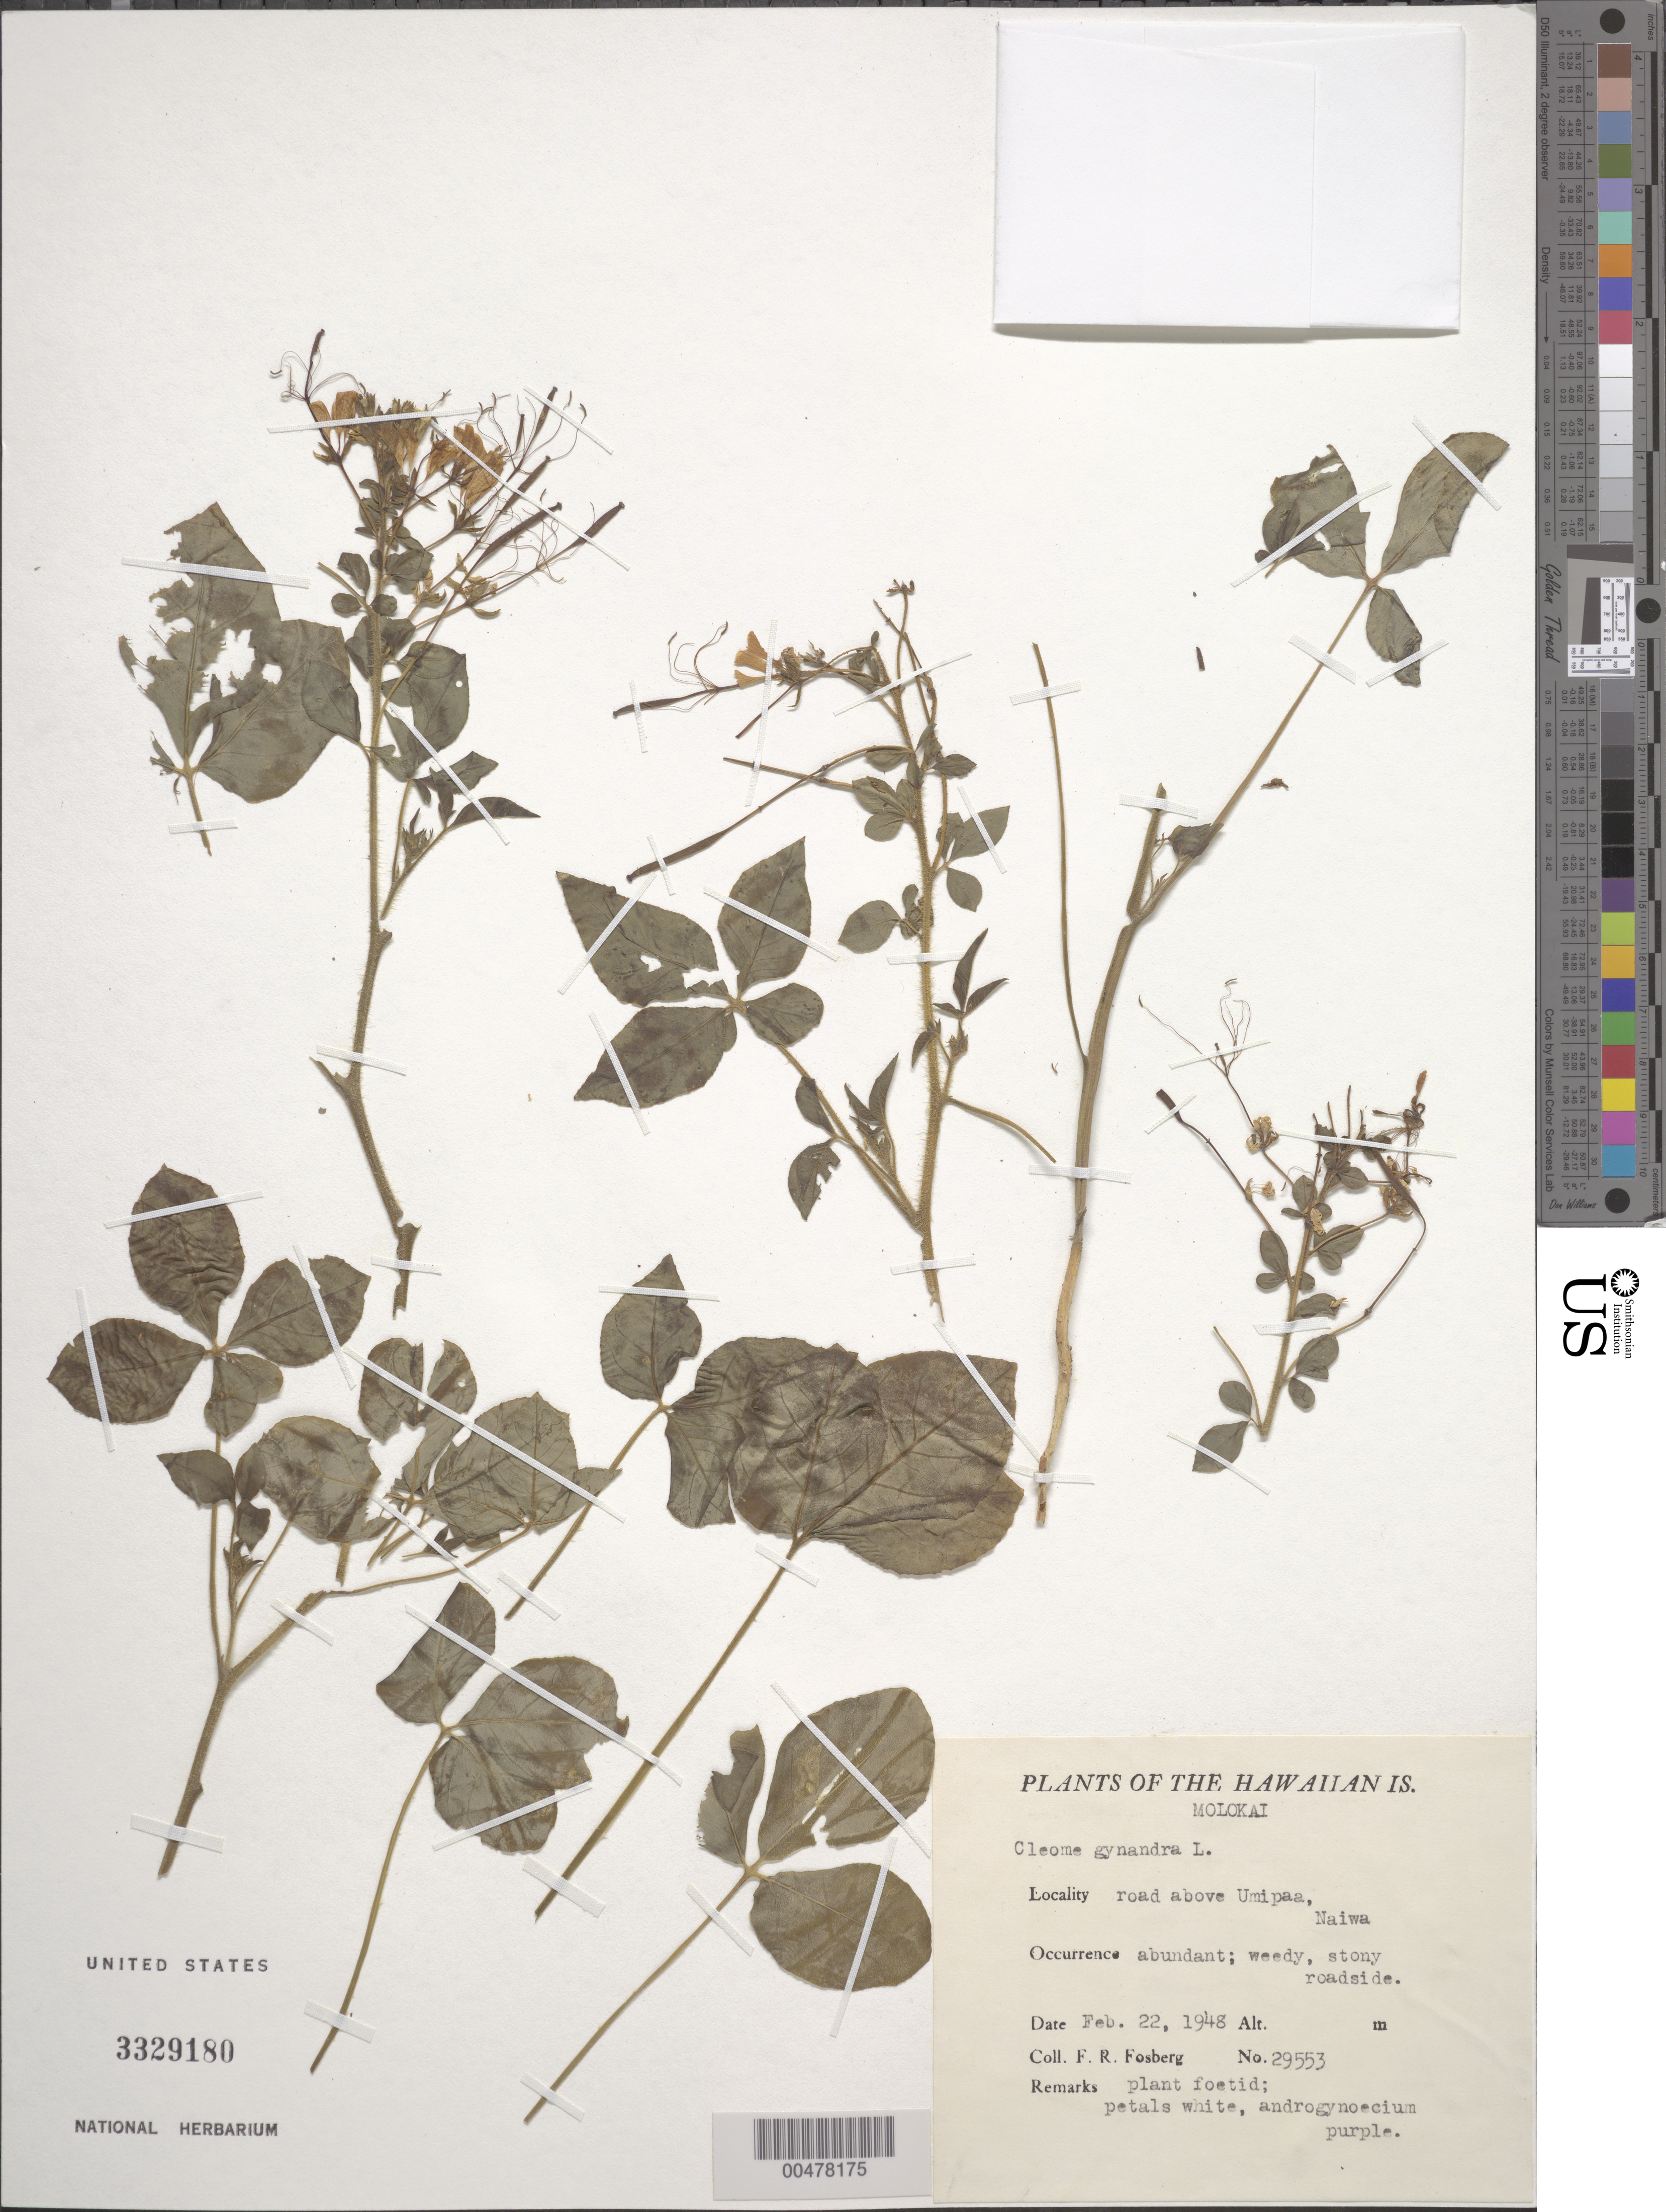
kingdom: Plantae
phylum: Tracheophyta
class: Magnoliopsida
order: Brassicales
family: Cleomaceae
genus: Gynandropsis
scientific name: Gynandropsis gynandra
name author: (L.) Briq.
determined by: Wagner, W. L., (BOT), Smithsonian Institution - National Museum of Natural History (UNITED STATES)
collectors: F. R. Fosberg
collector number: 29553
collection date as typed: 22 Feb 1948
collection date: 1948-02-22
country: United States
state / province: Hawaii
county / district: Maui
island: Moloka'i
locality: Rd above Umipaa, Naiwa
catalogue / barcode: US 3329180